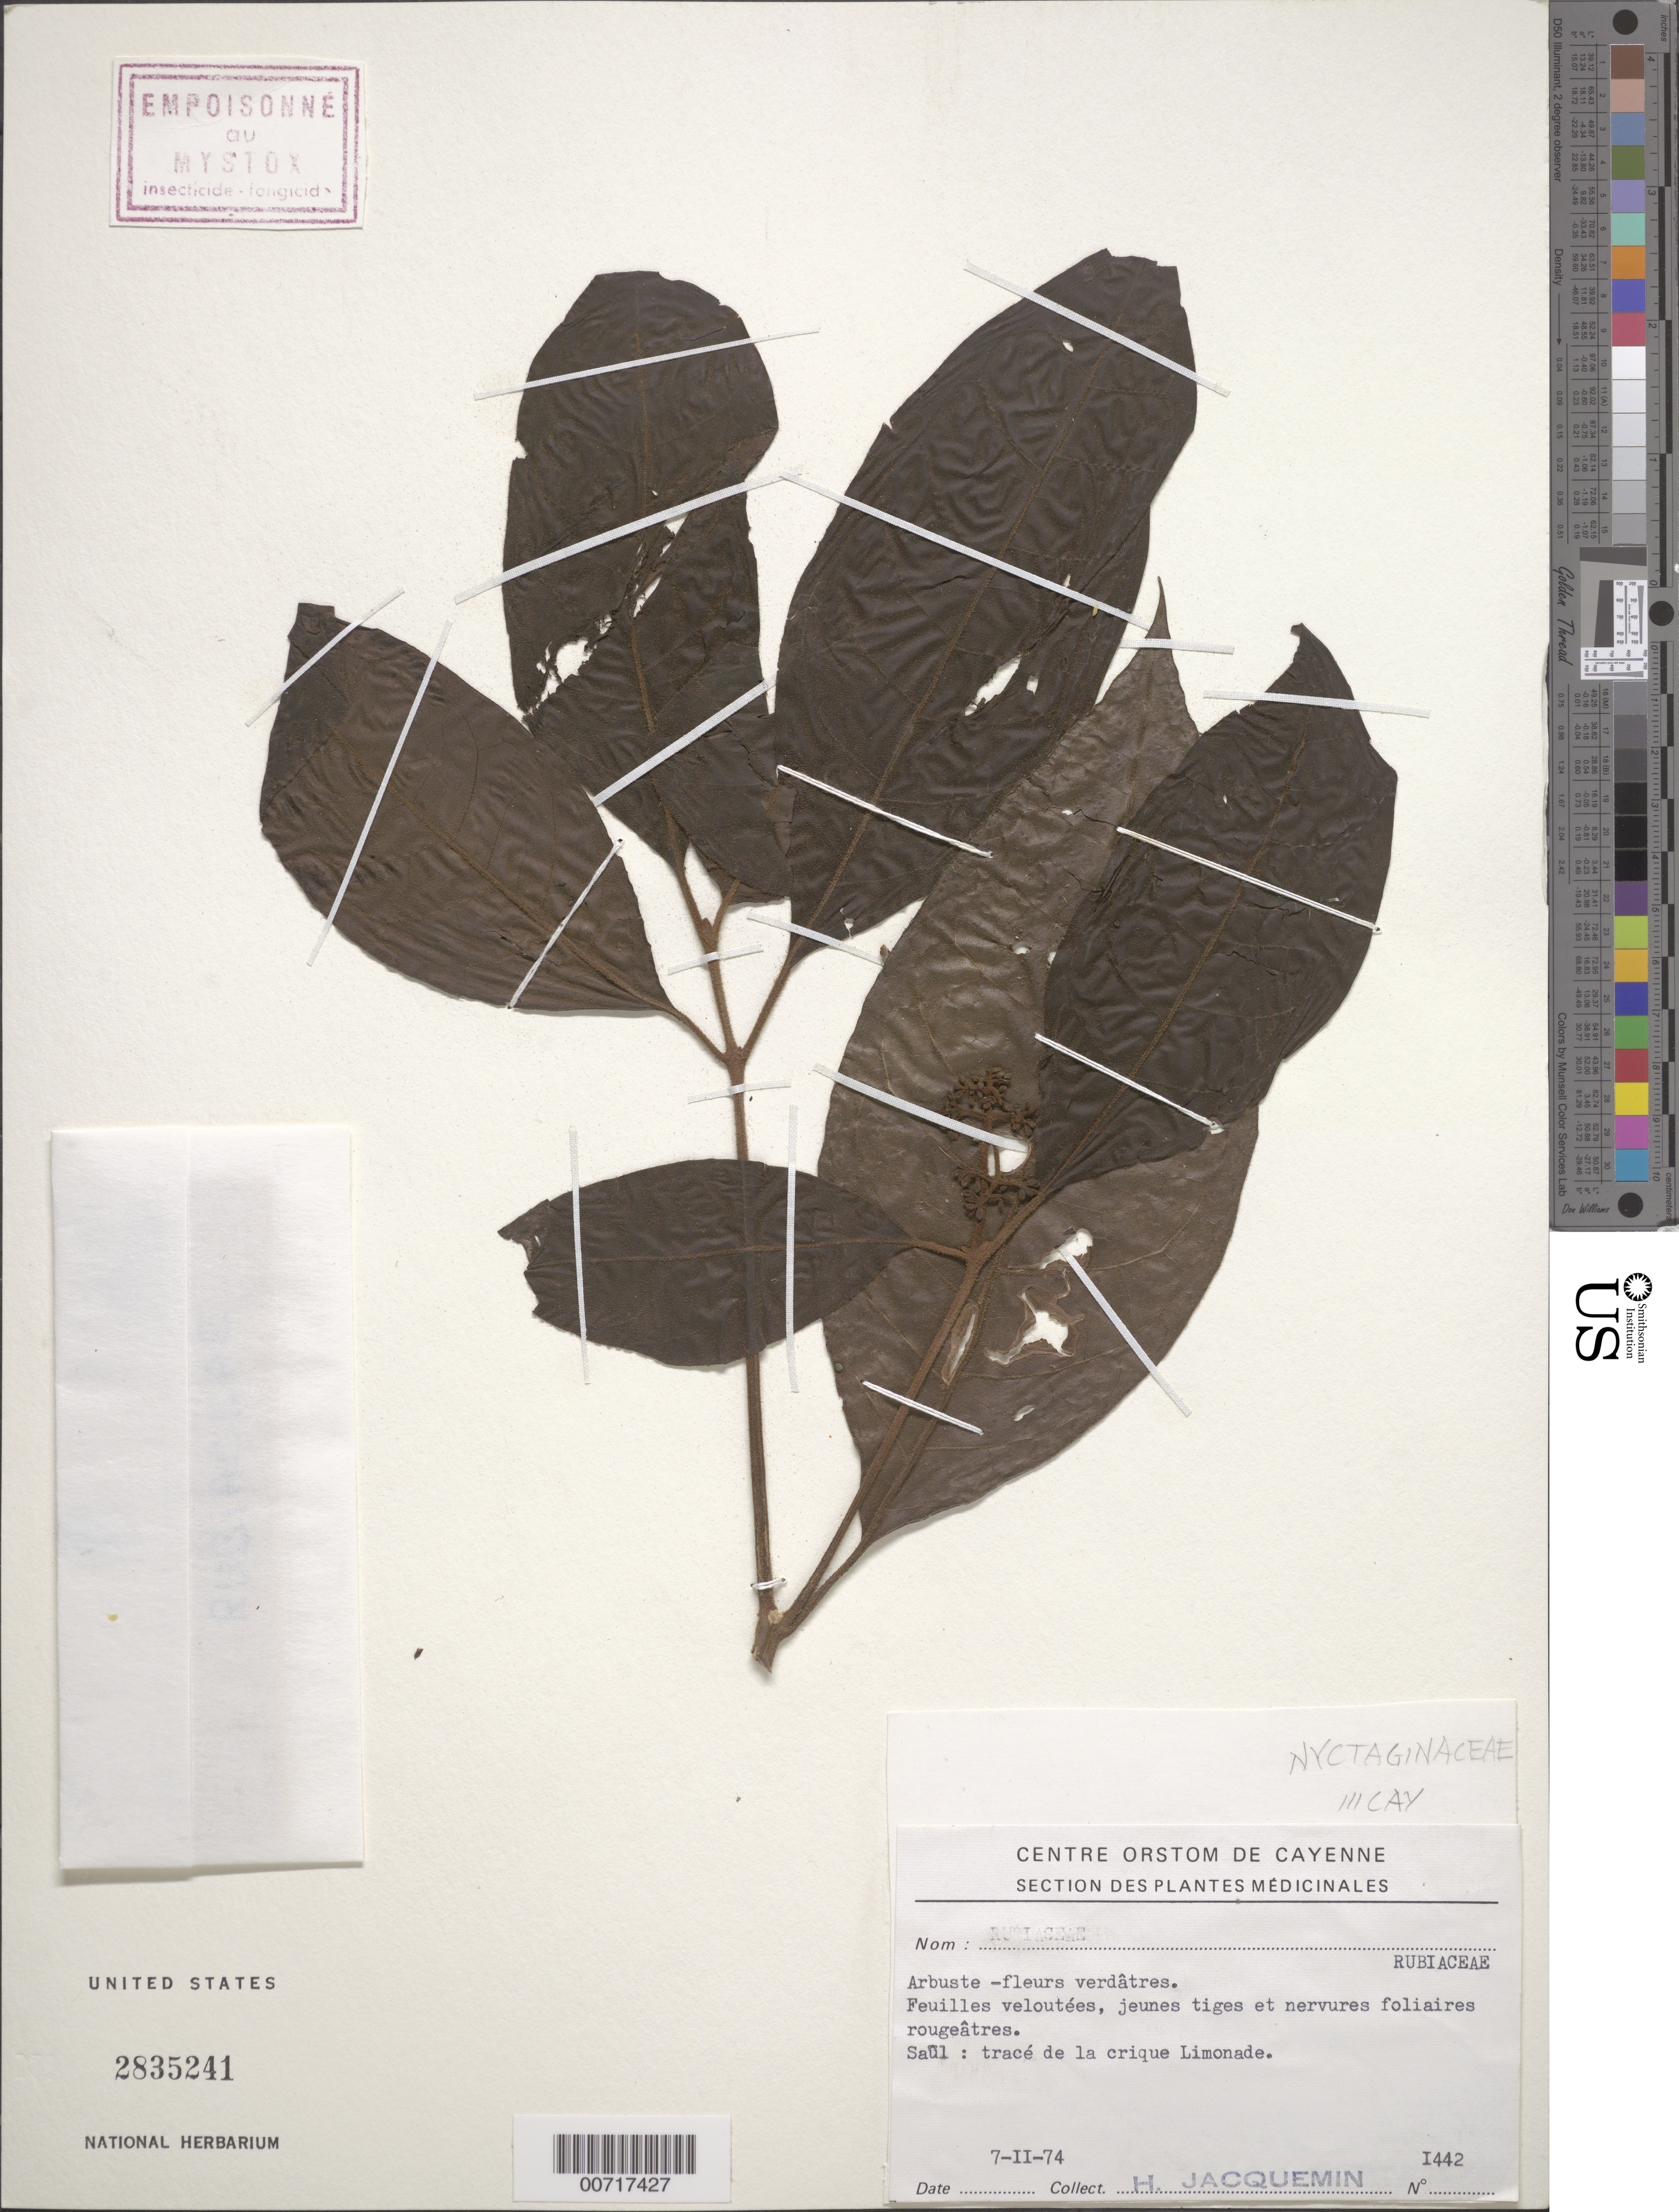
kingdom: Plantae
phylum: Tracheophyta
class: Magnoliopsida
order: Caryophyllales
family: Nyctaginaceae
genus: Neea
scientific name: Neea mollis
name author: Spruce ex J.A. Schmidt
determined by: DeFilipps, R. A.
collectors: H. Jacquemin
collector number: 1442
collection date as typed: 7-Feb-74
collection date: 1974-02-07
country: French Guiana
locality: Saül, trace de la crique Limonade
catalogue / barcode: US 2835241